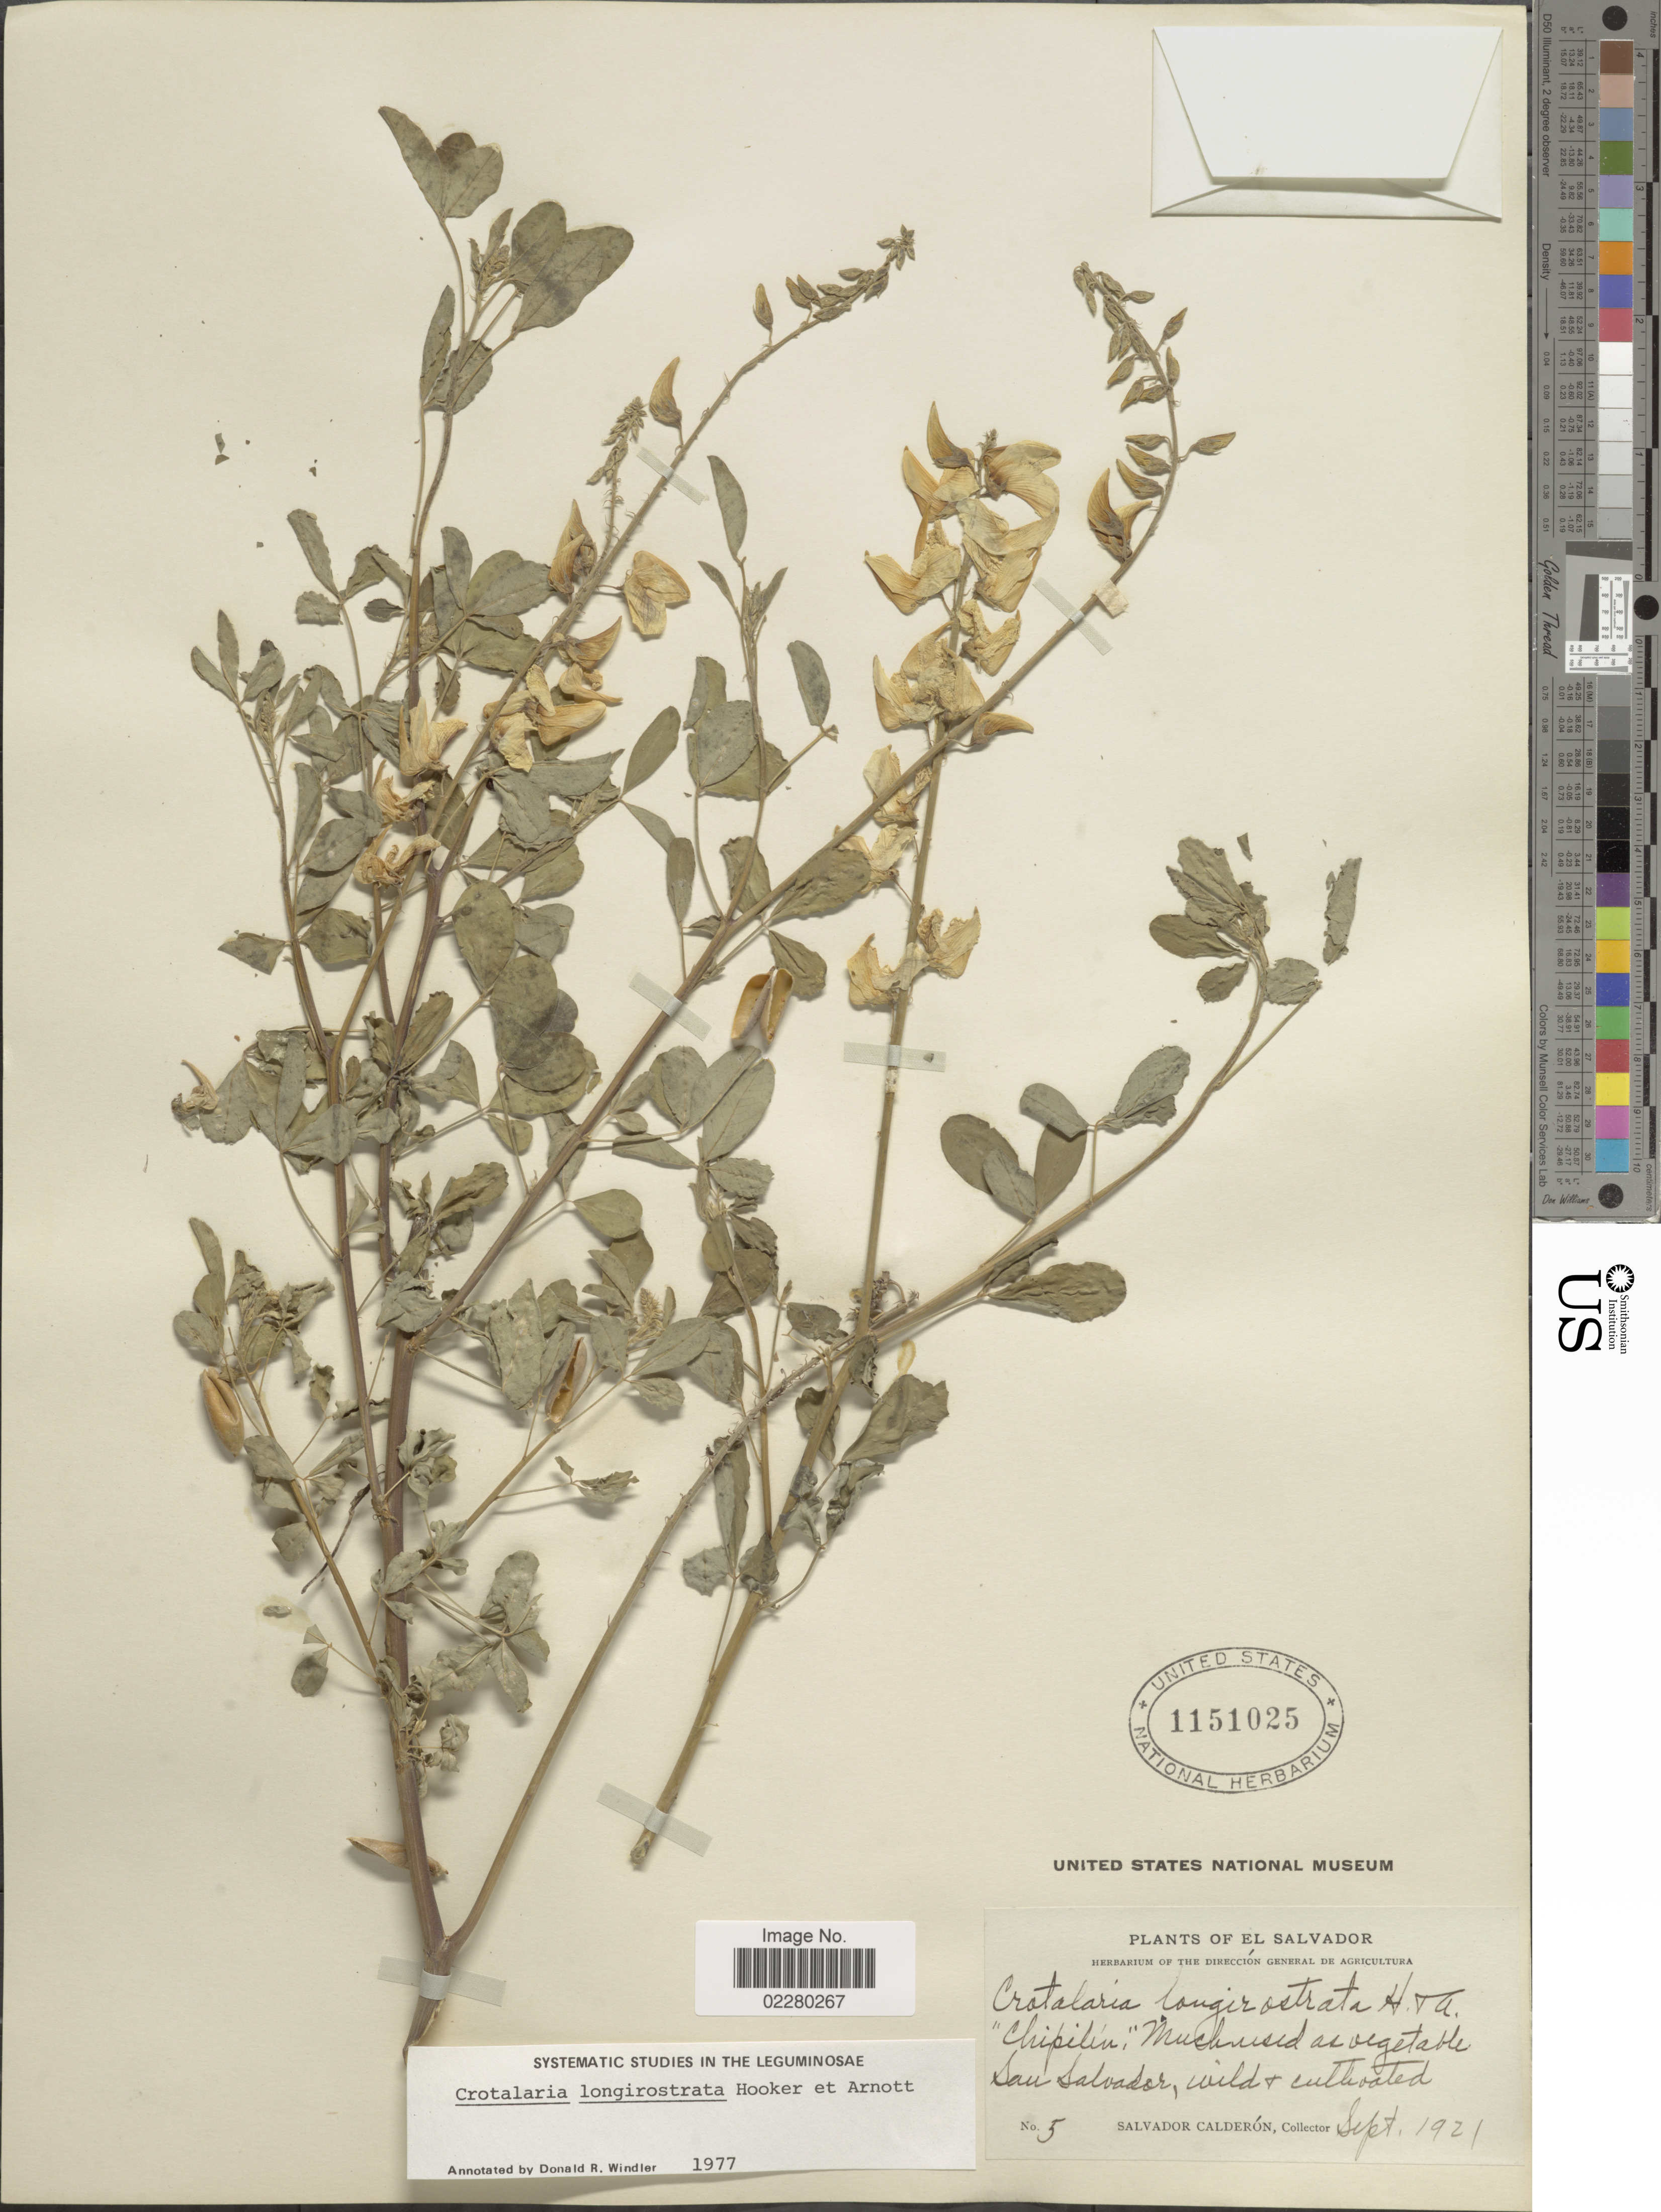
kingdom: Plantae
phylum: Tracheophyta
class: Magnoliopsida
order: Fabales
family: Fabaceae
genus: Crotalaria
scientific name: Crotalaria longirostrata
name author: Hook. & Arn.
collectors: S. Calderón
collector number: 5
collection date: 1921-09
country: El Salvador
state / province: San Salvador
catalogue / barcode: US 1151025